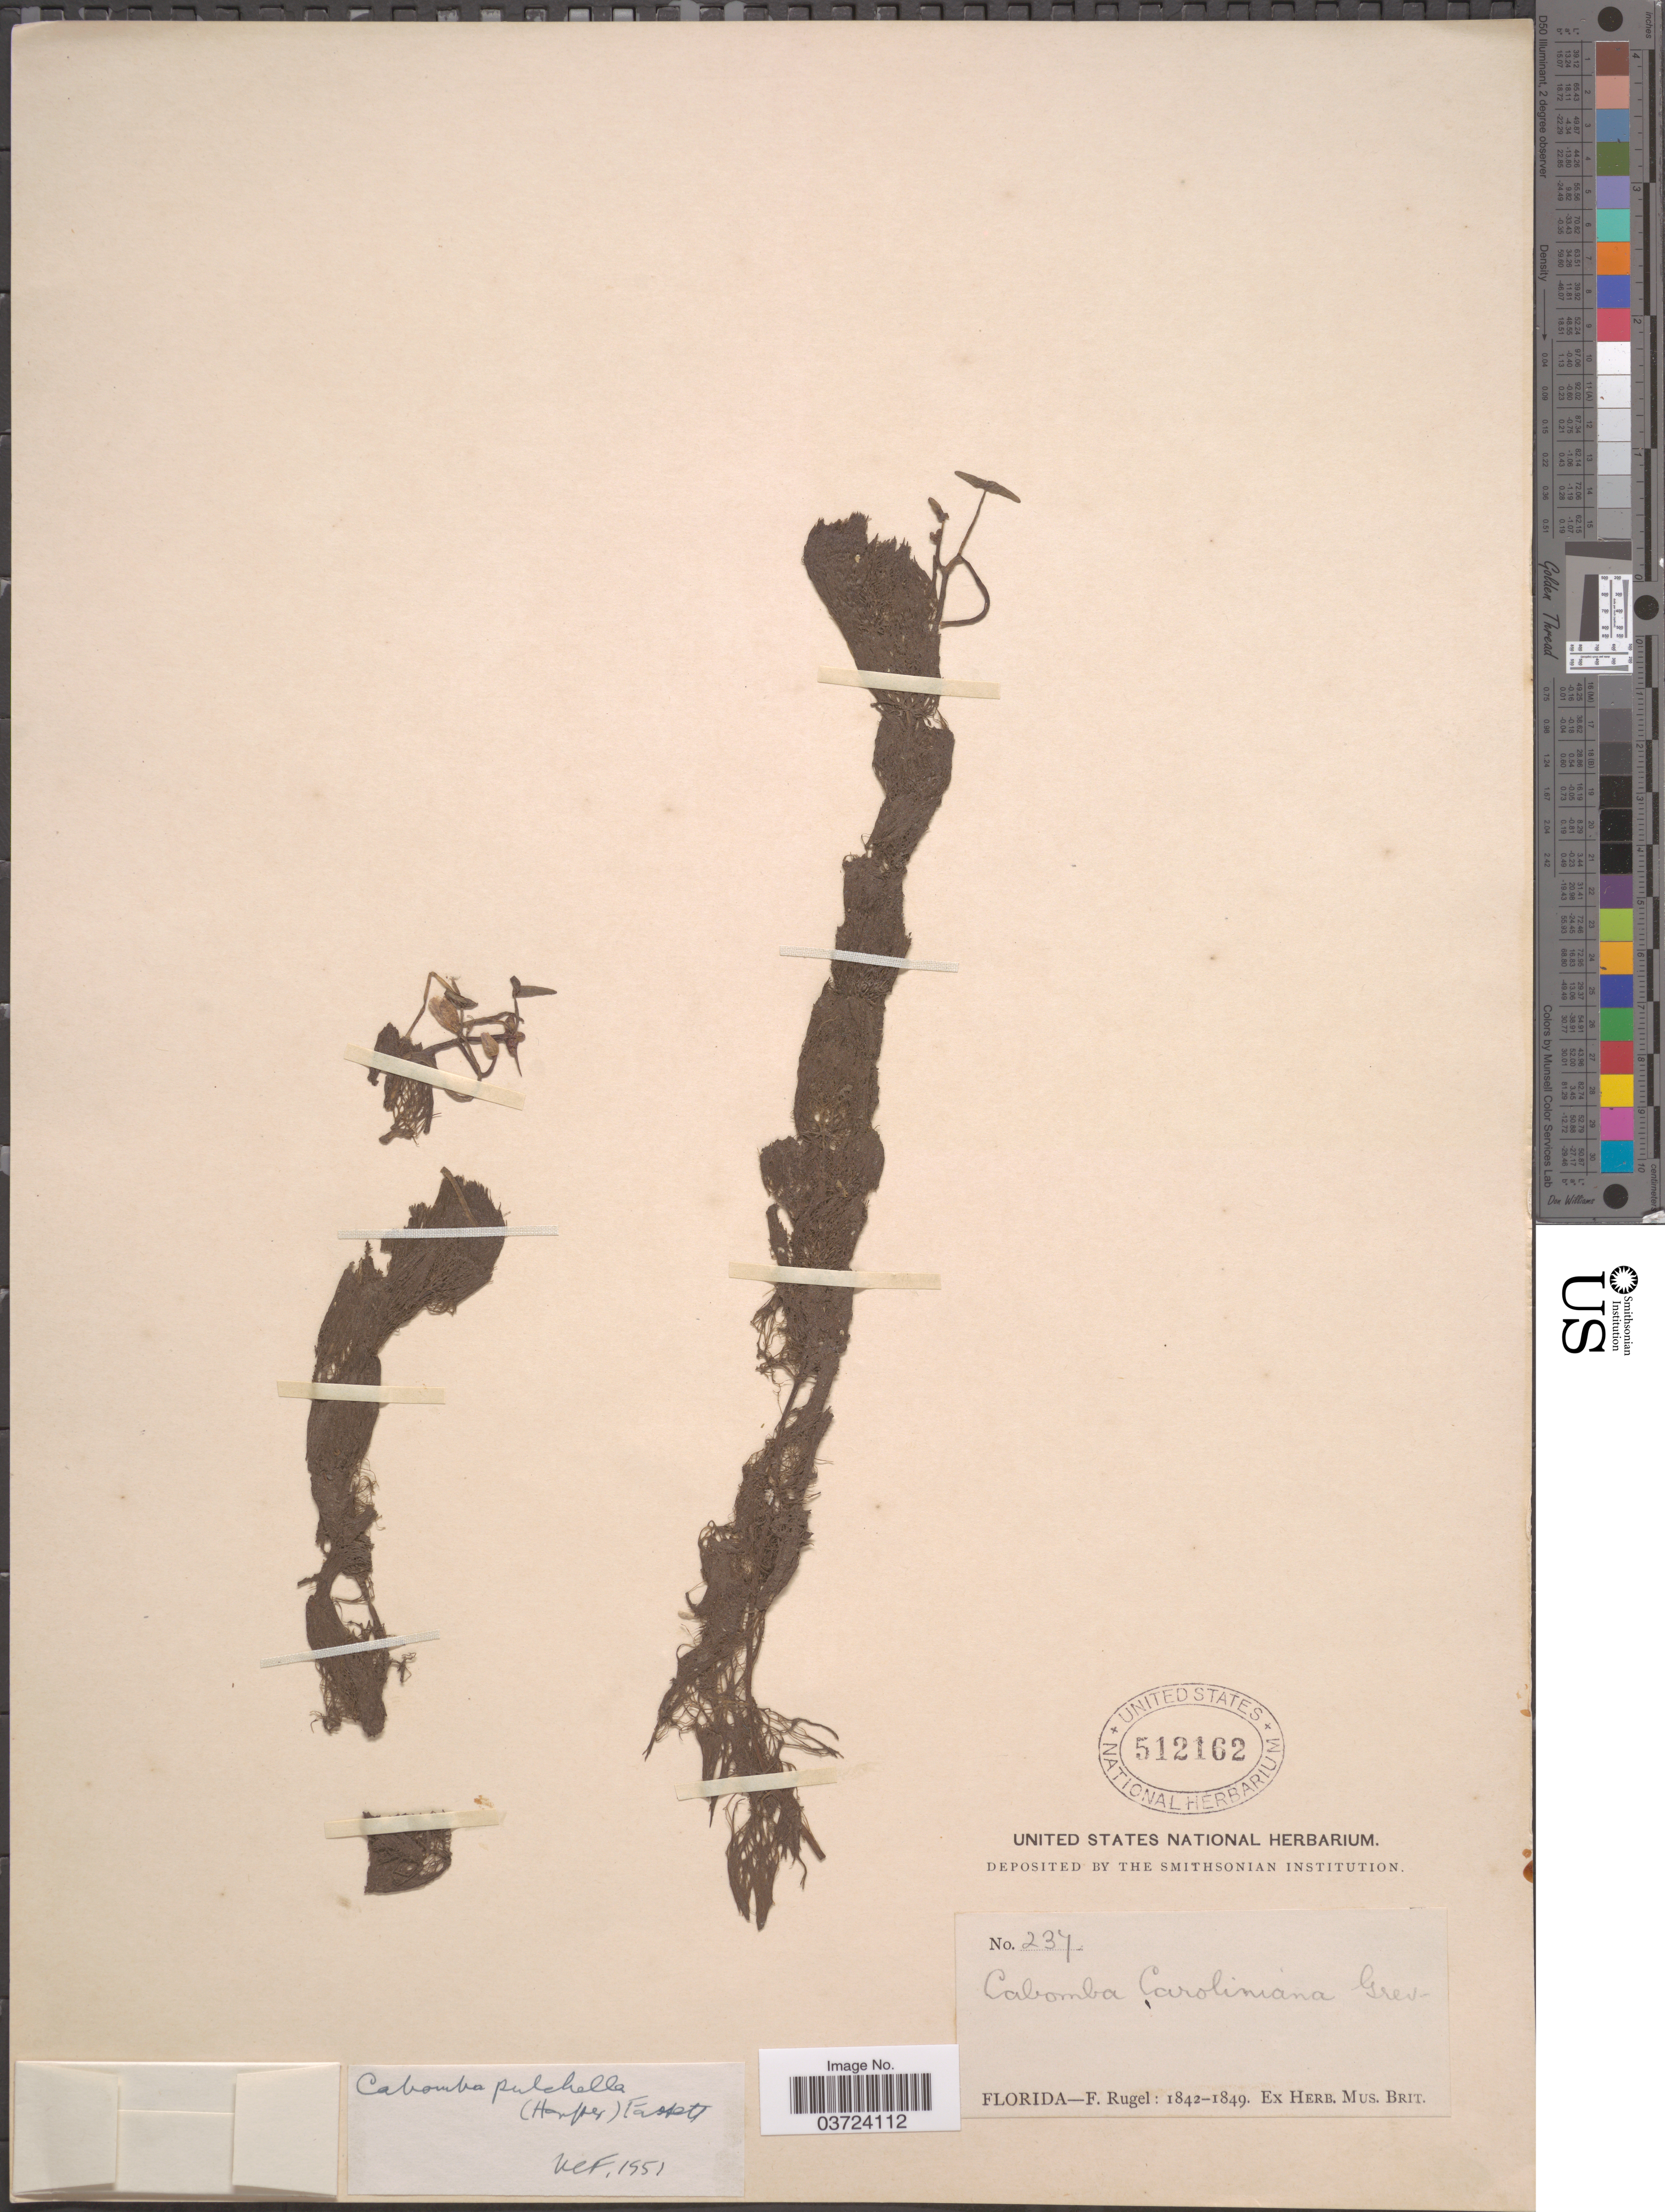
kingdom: Plantae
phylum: Tracheophyta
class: Magnoliopsida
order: Nymphaeales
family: Cabombaceae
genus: Cabomba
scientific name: Cabomba pulcherrima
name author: (R.M. Harper) Fassett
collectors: F. Rugel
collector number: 237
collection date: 1842/1849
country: United States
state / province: Florida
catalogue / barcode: US 512162